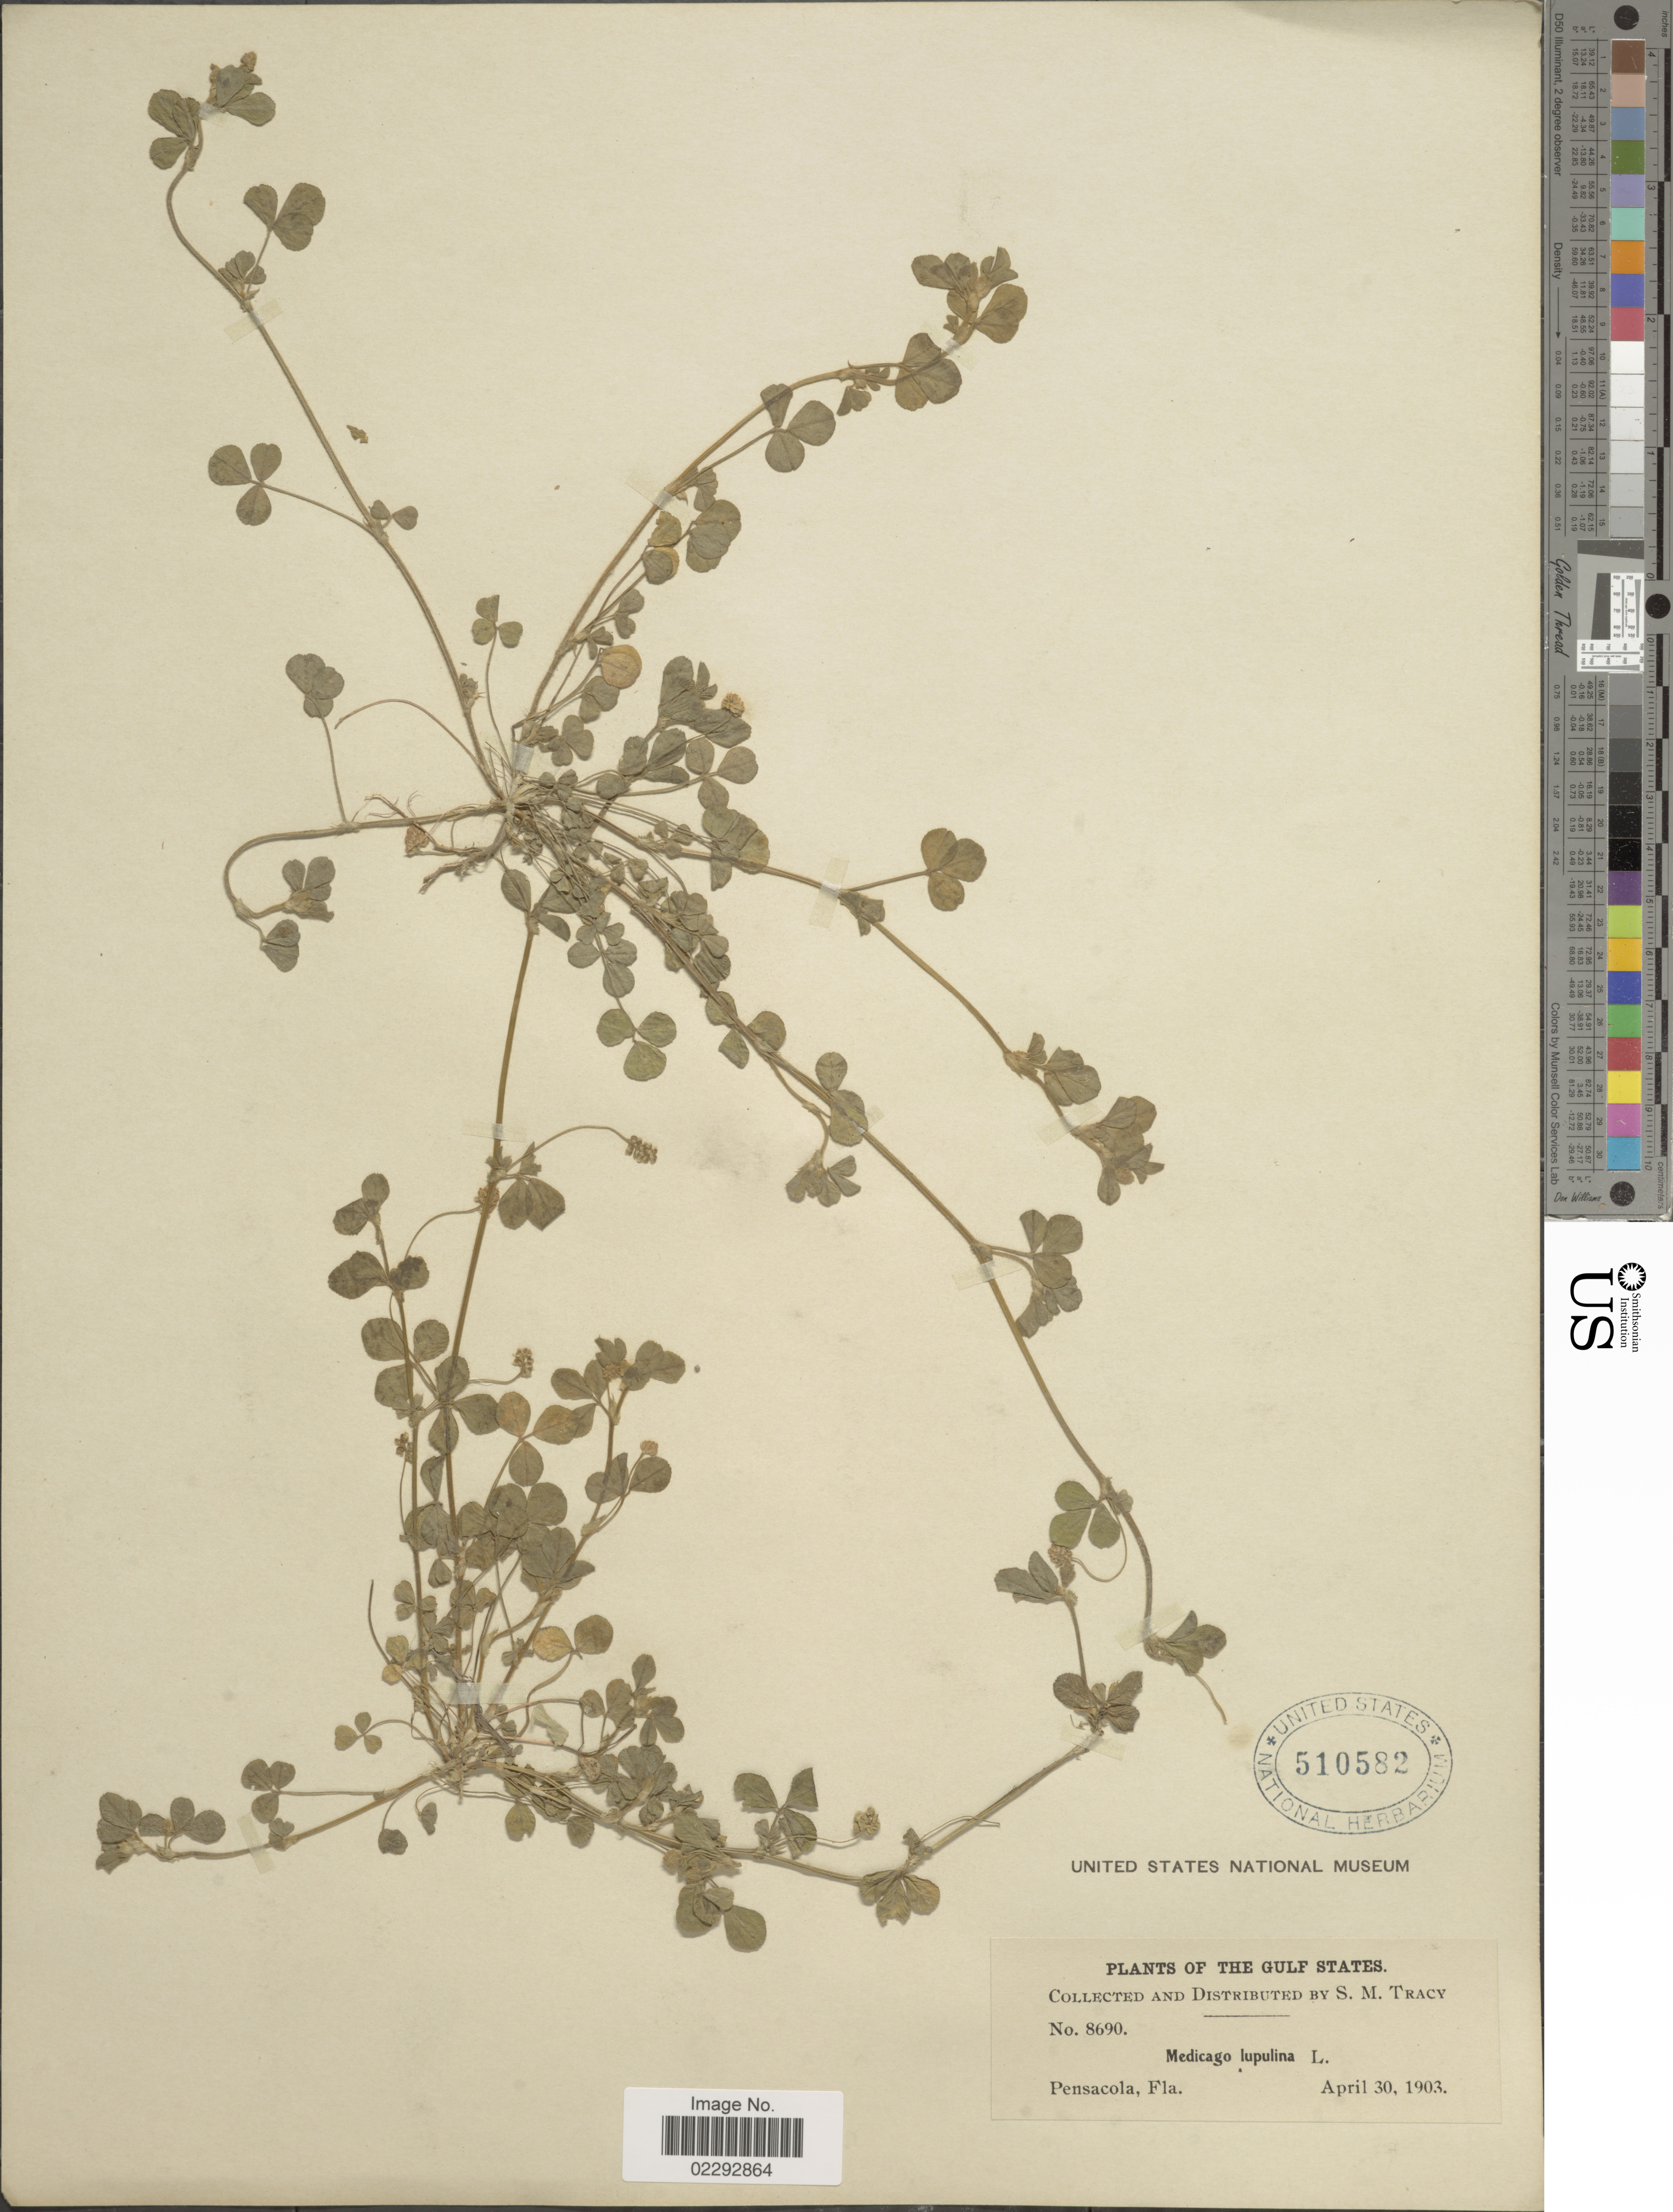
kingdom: Plantae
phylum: Tracheophyta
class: Magnoliopsida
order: Fabales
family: Fabaceae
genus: Medicago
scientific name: Medicago lupulina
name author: L.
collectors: S. M. Tracy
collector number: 8690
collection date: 1903-04-30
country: United States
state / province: Florida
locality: Gulf States, Pensacola, Fla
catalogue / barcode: US 51582